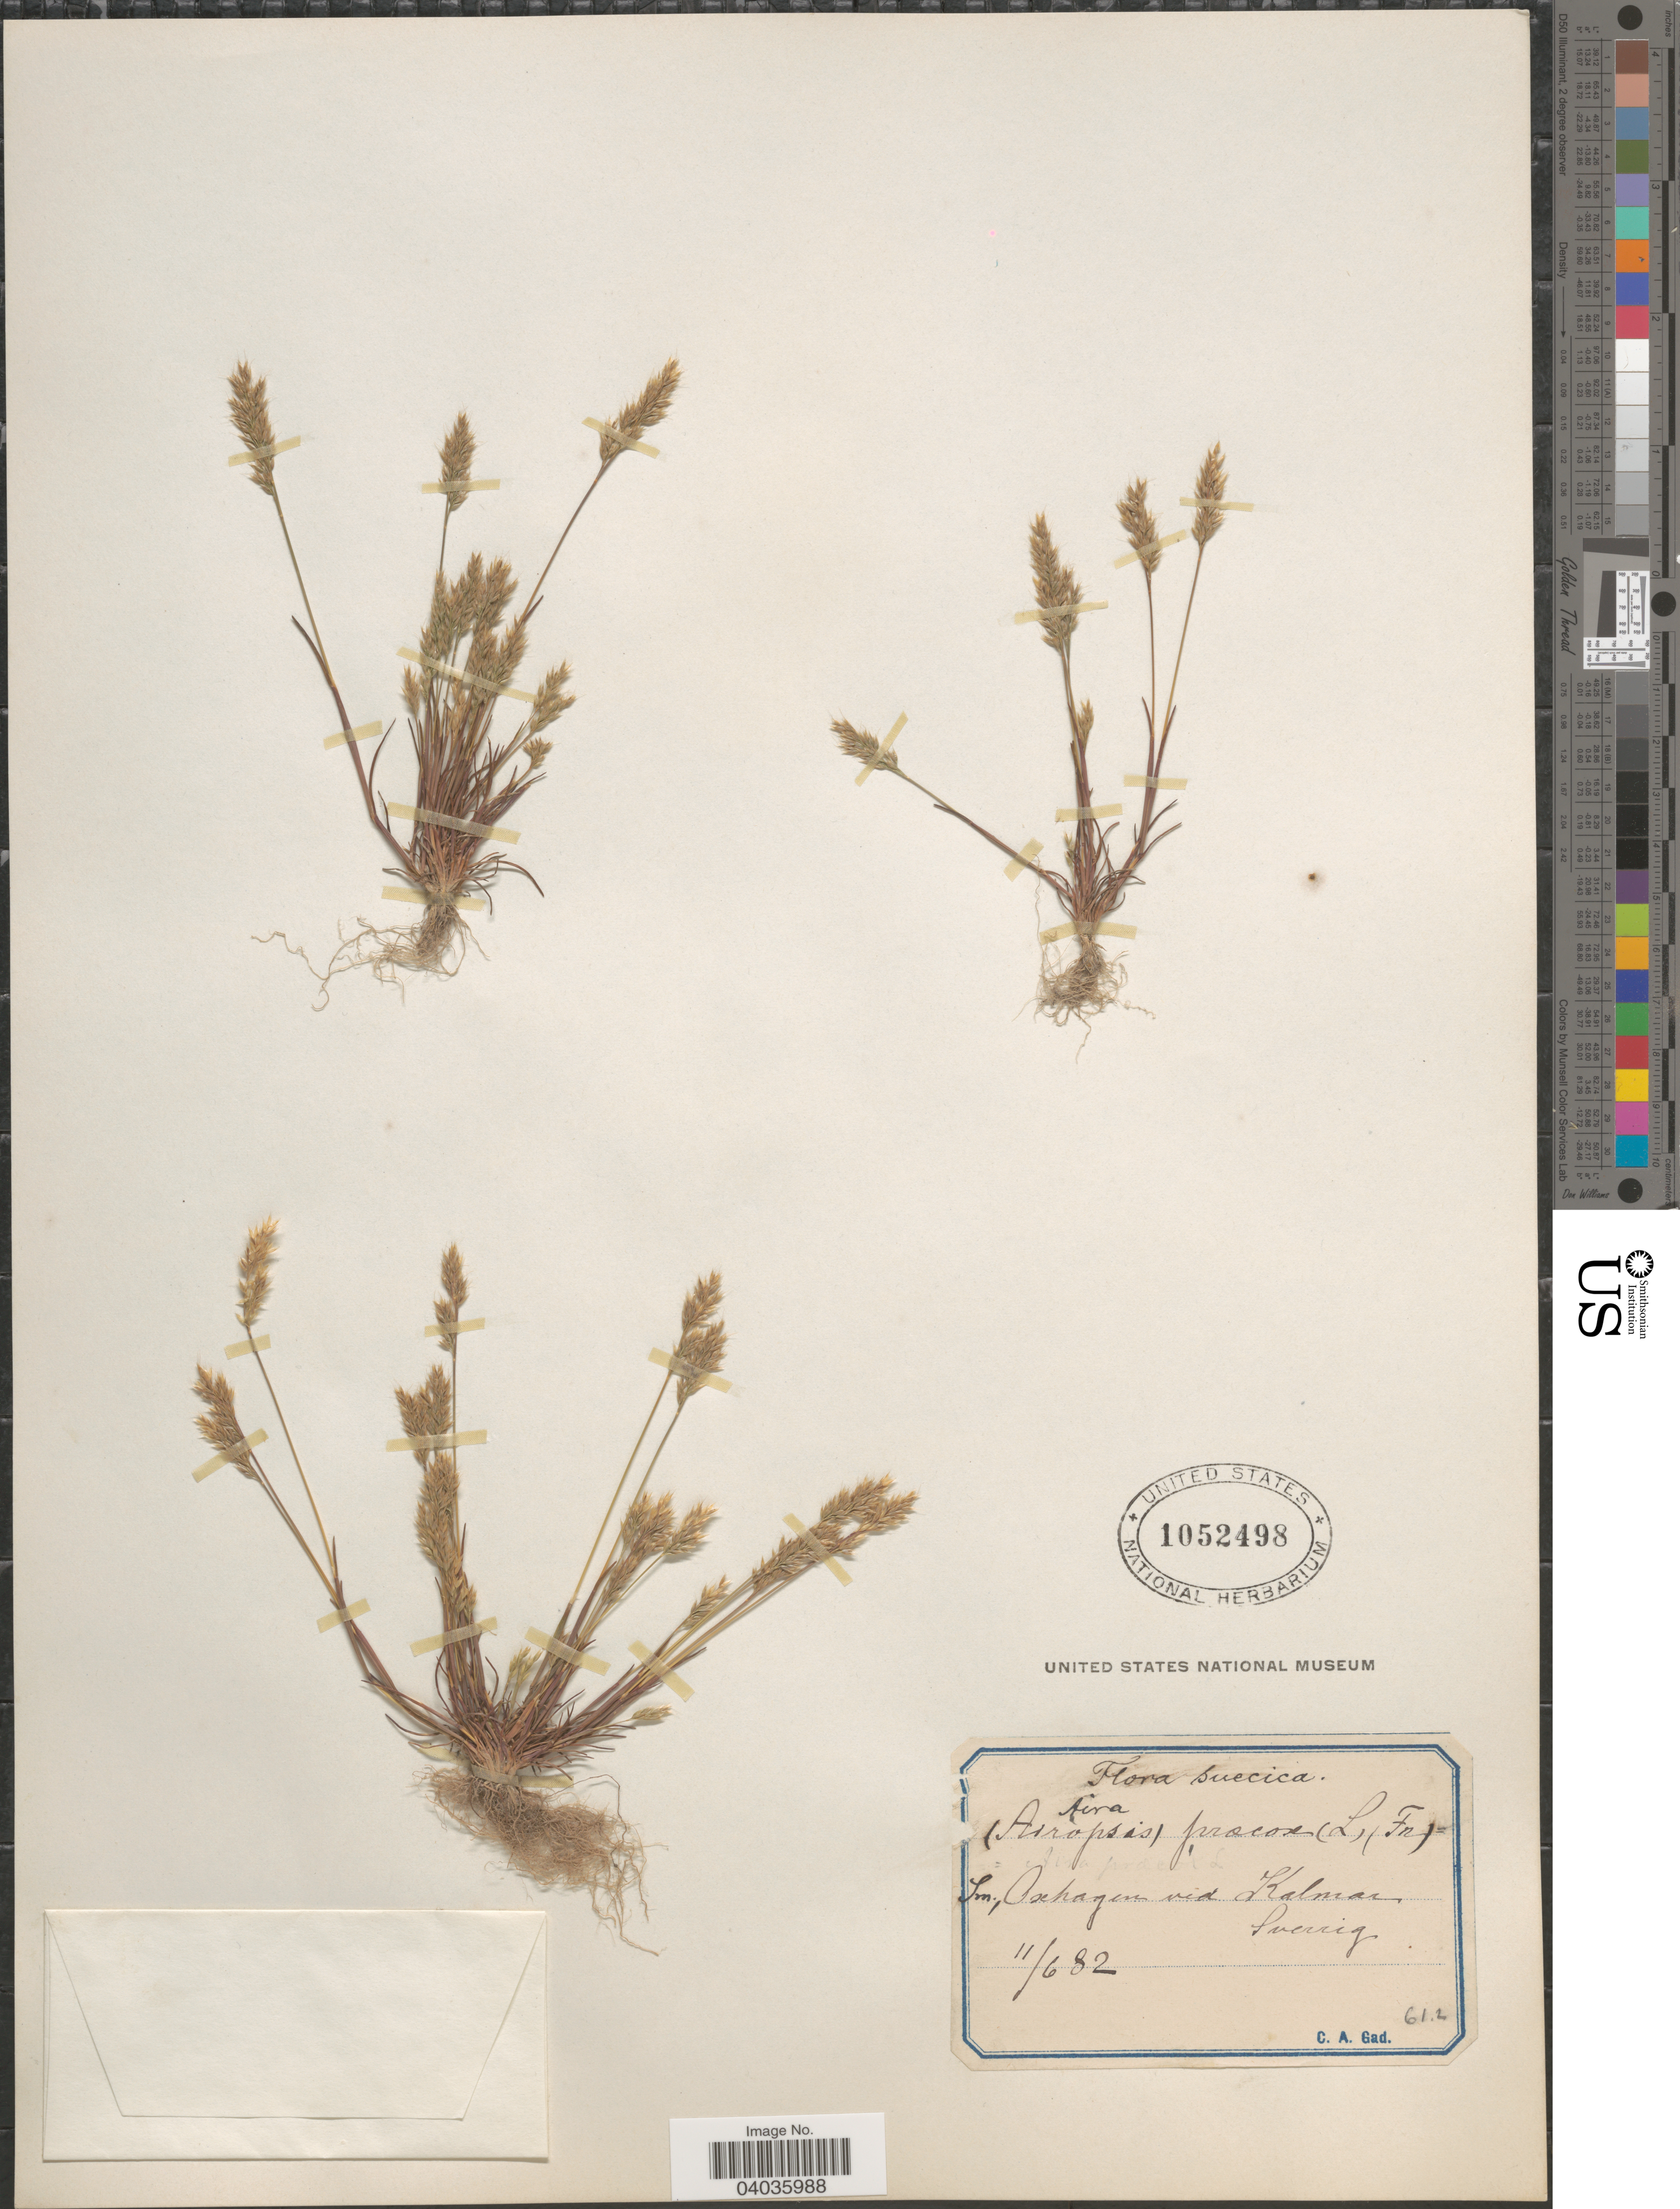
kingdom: Plantae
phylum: Tracheophyta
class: Liliopsida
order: Poales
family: Poaceae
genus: Aira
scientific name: Aira praecox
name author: L.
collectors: C. Gad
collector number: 612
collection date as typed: Transcribed d/m/y: 11/6/82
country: Sweden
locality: Suecica. Sm., Oxhagen vid Kalmar, Sueccig.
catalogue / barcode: US 1052498